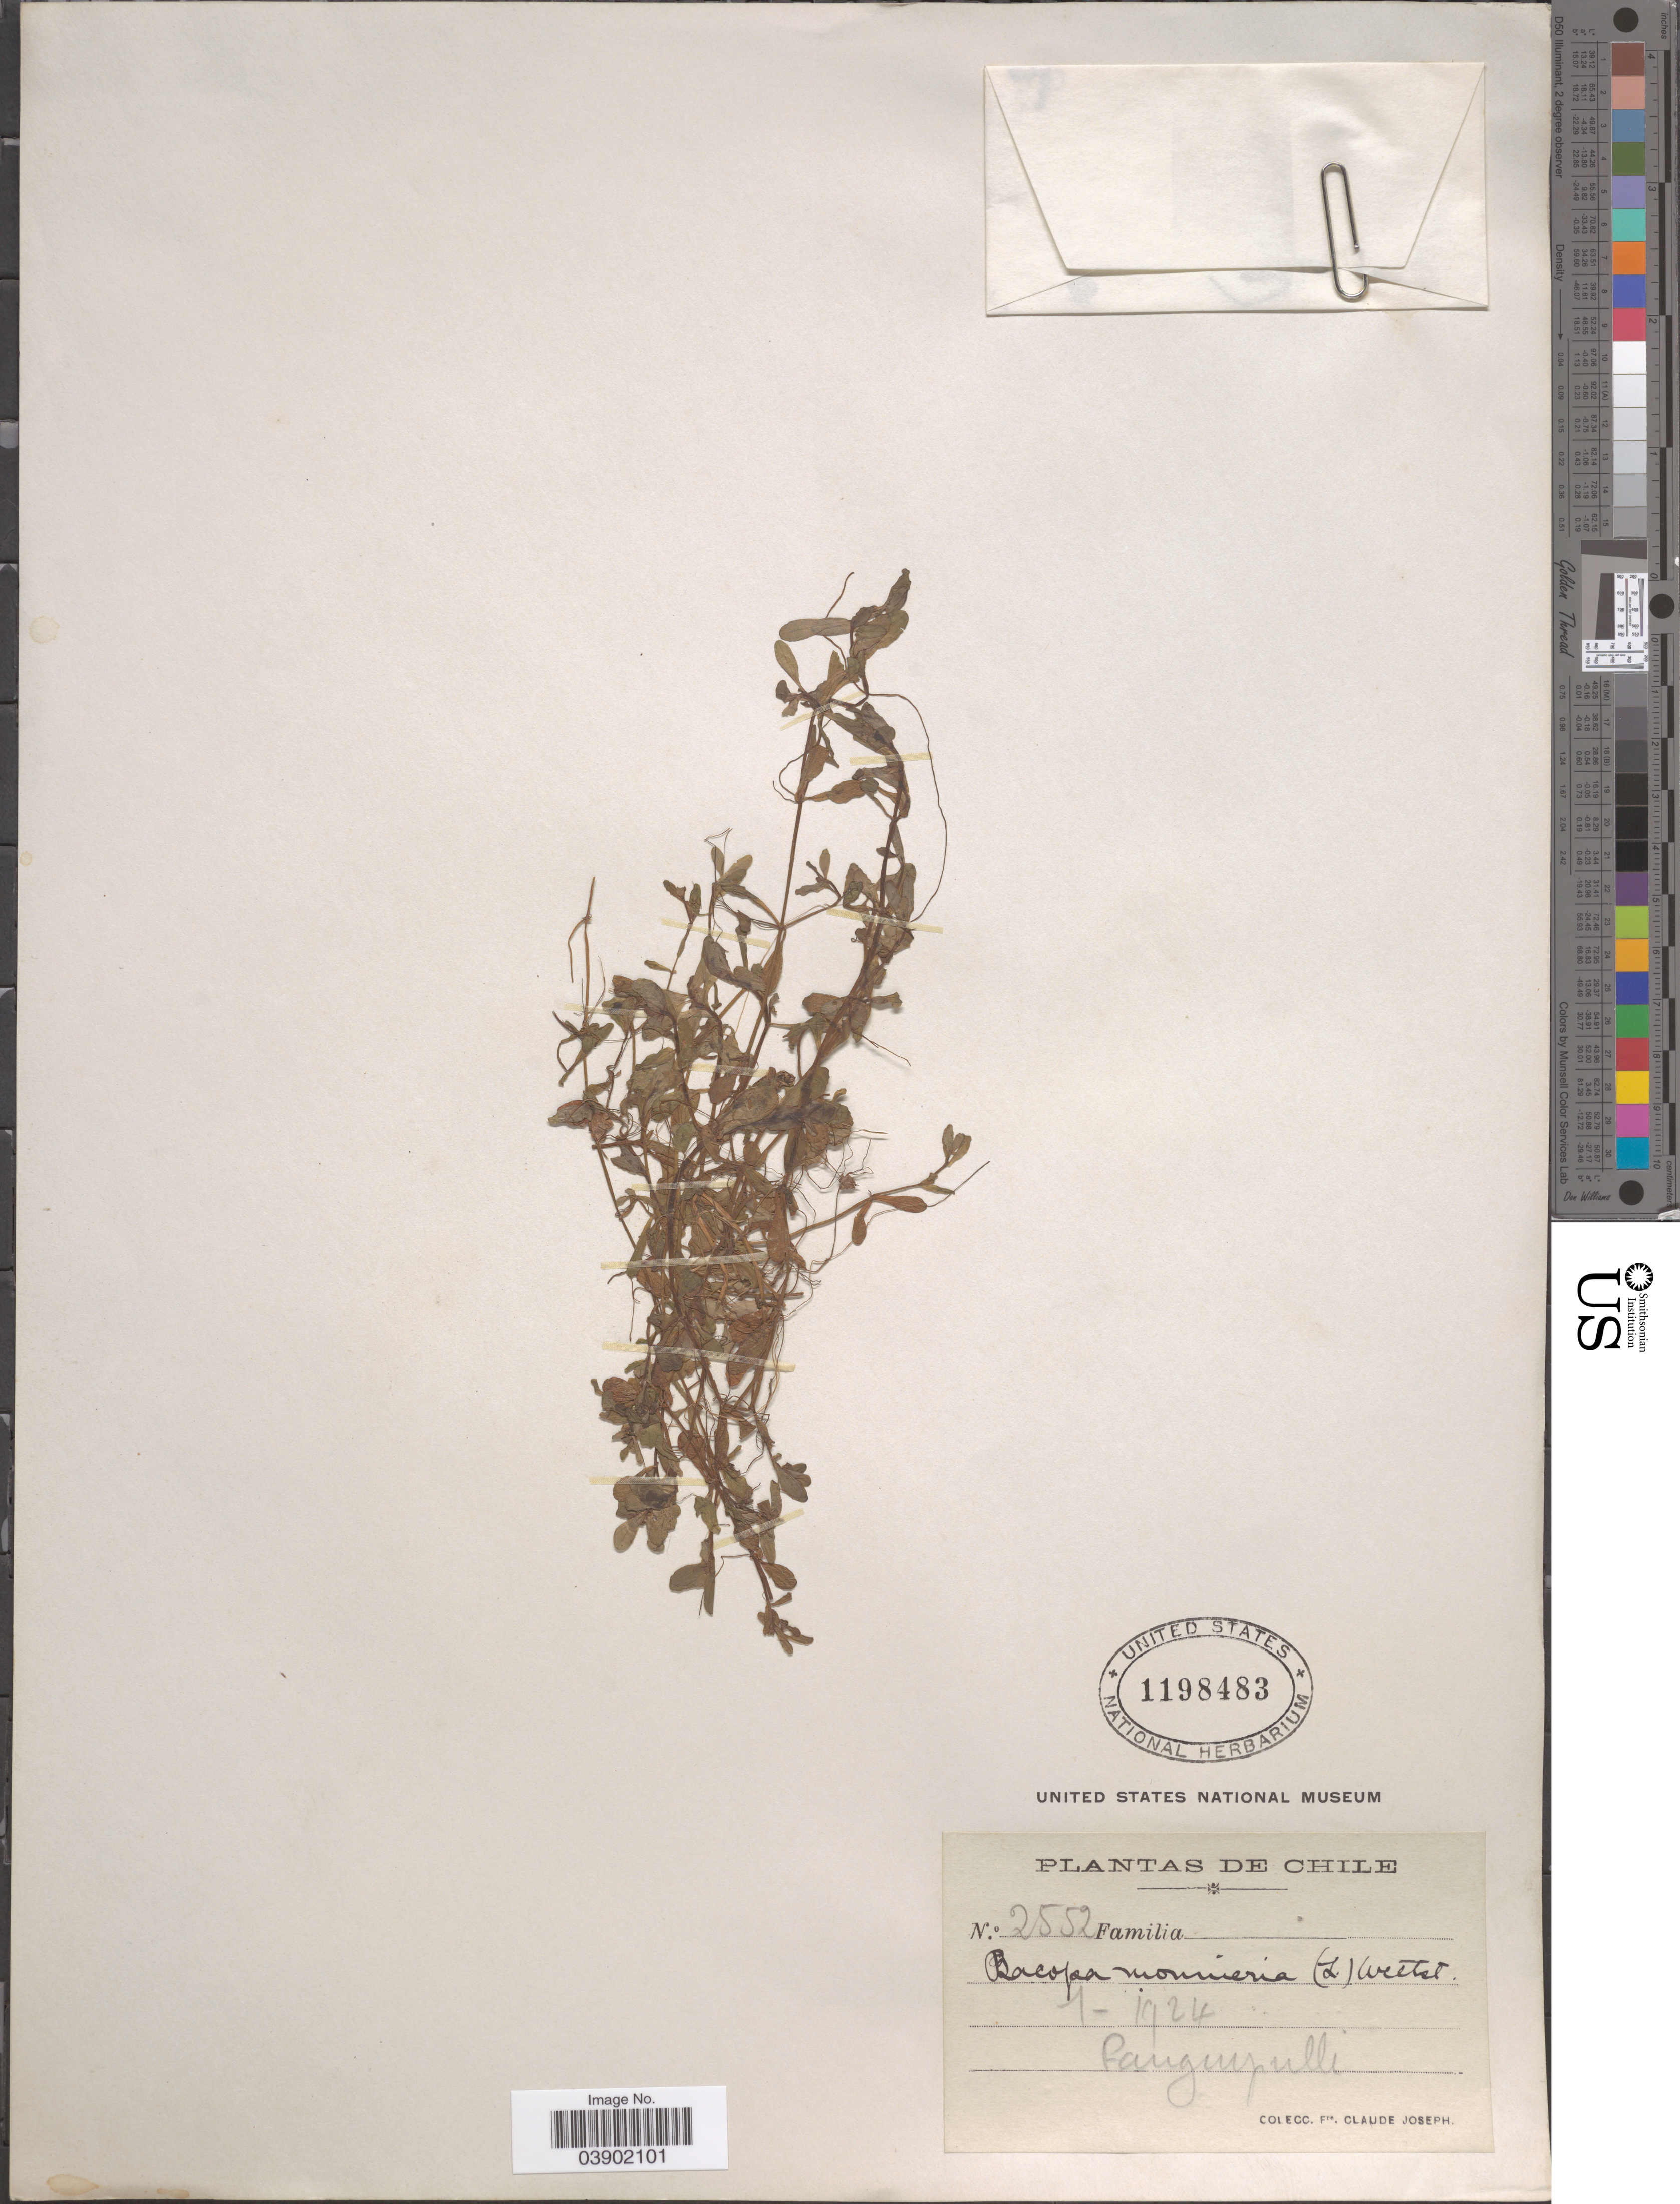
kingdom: Plantae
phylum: Tracheophyta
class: Magnoliopsida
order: Lamiales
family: Plantaginaceae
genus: Bacopa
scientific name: Bacopa monnieri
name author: (L.) Pennell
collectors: Bro. Claude-Joseph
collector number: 2552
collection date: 1924-01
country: Chile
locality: Panguipulli.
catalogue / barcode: US 1198483